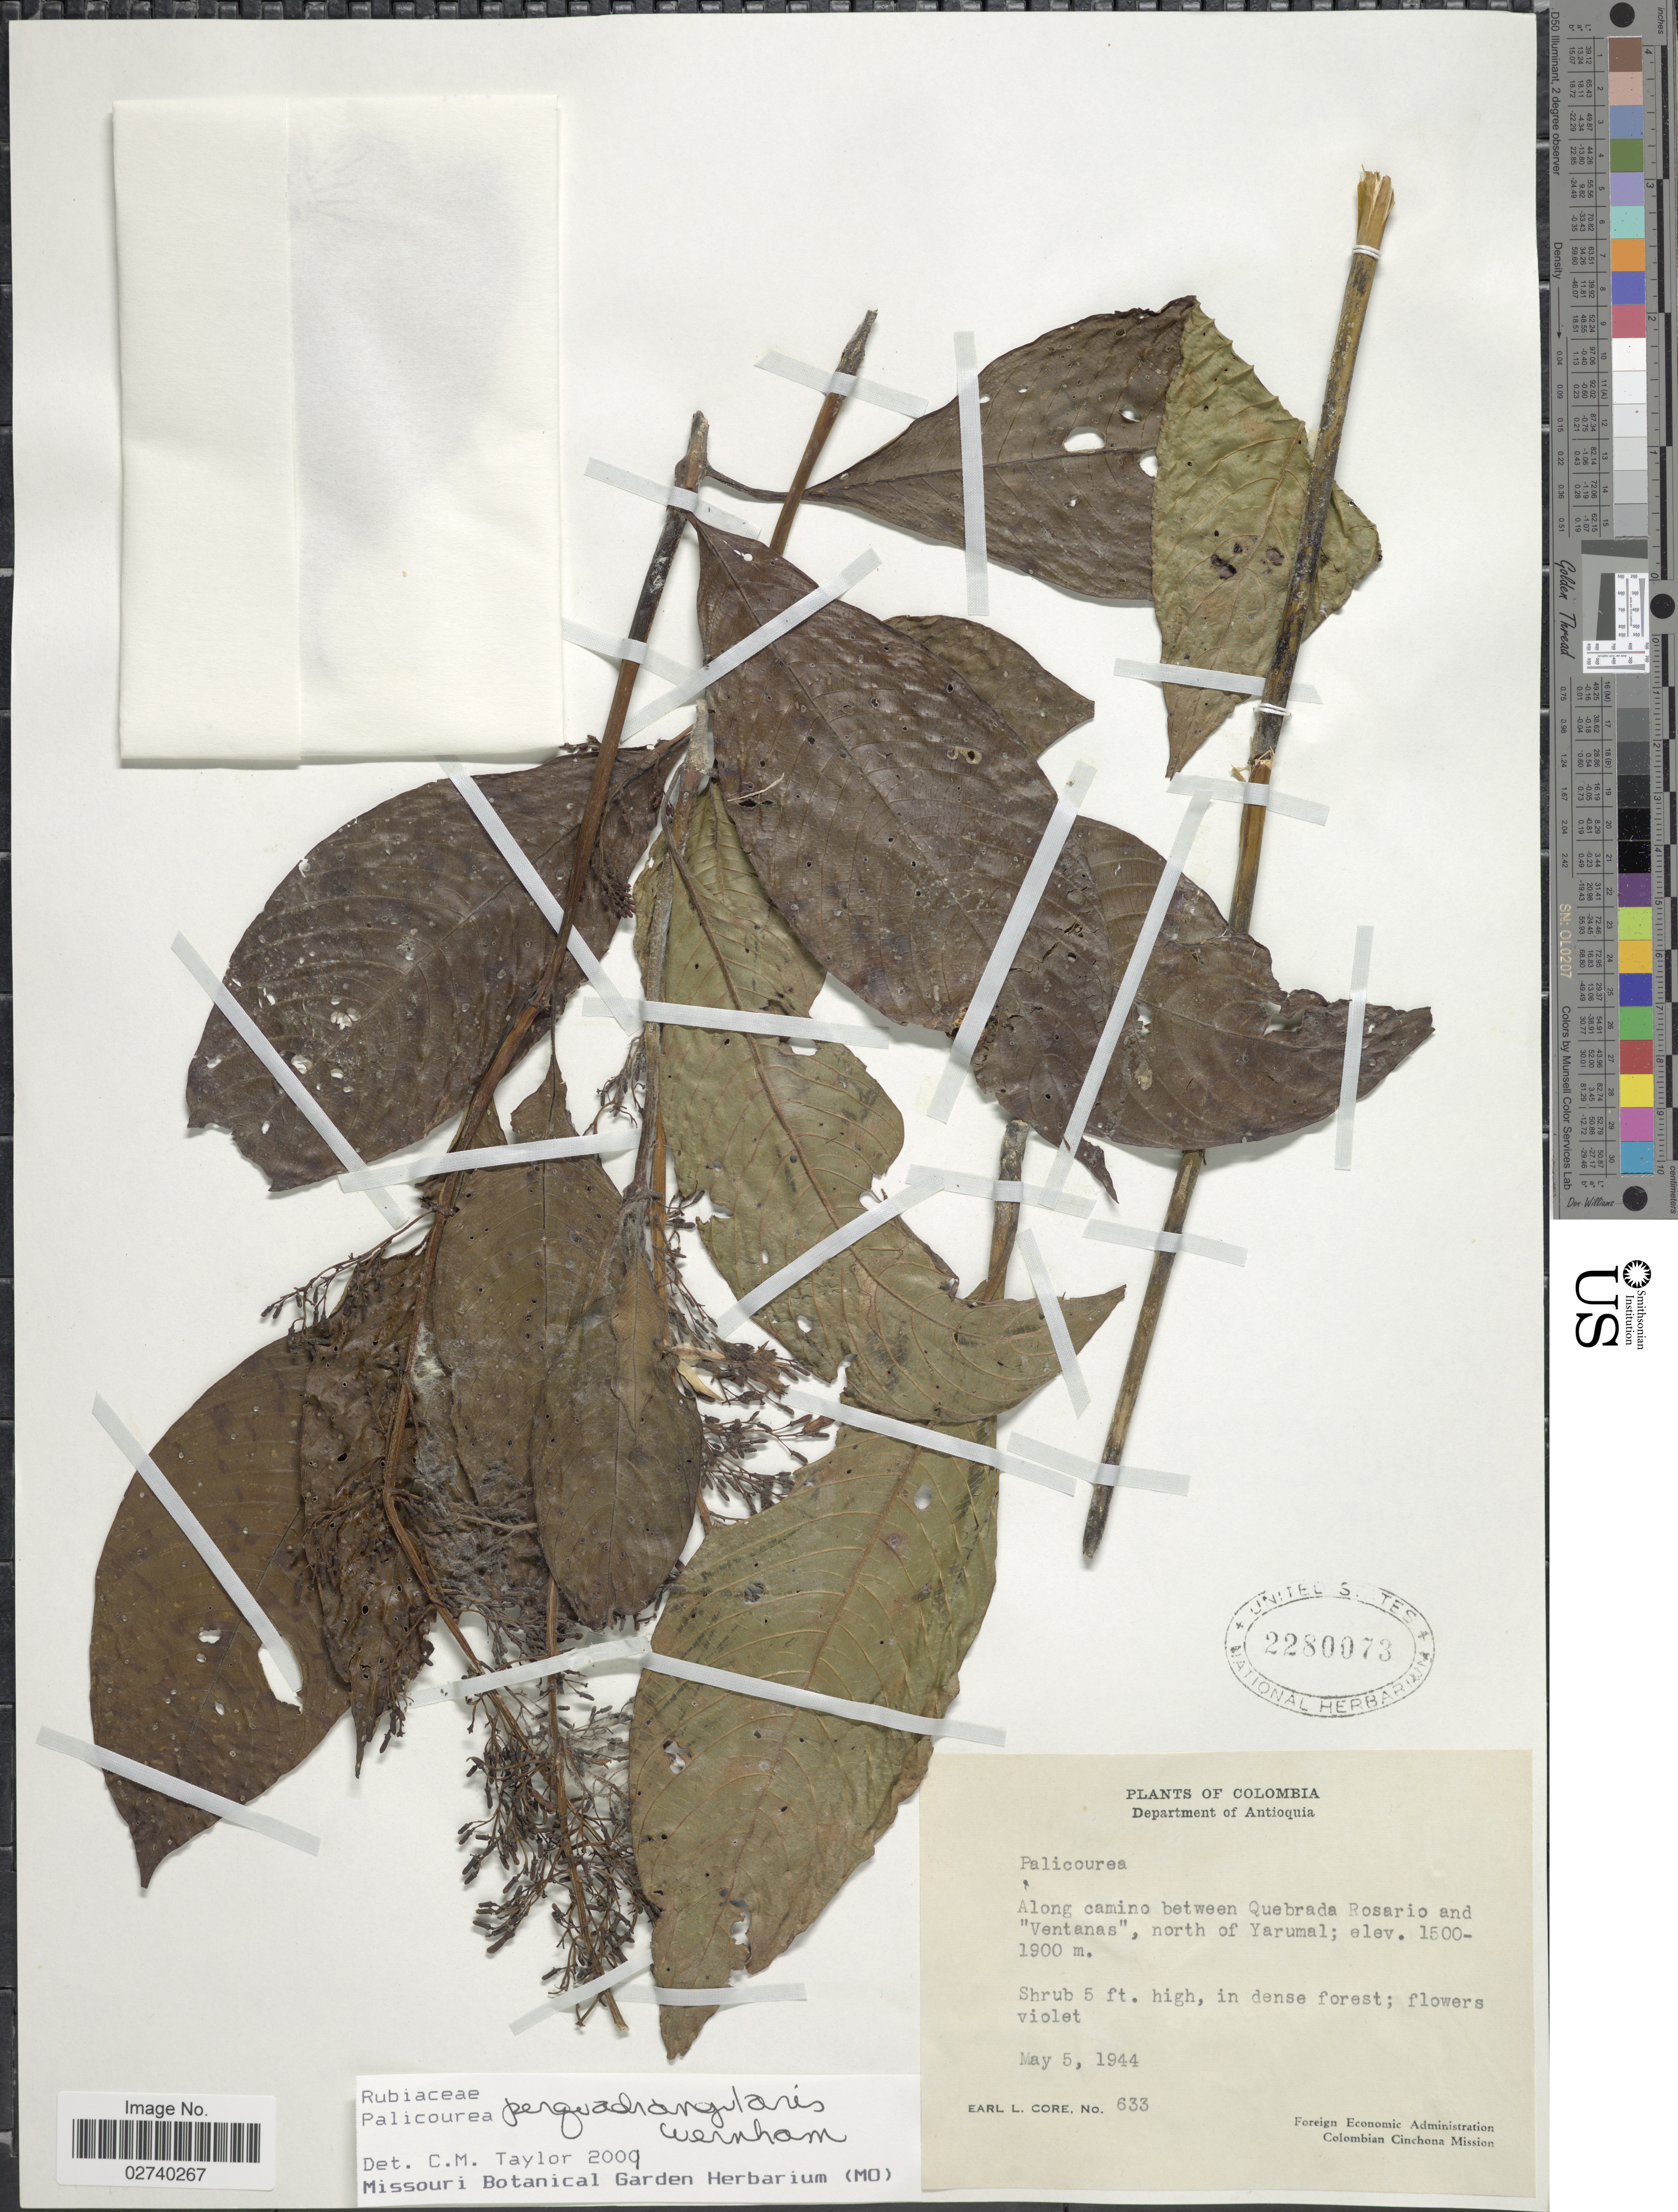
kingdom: Plantae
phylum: Tracheophyta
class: Magnoliopsida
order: Gentianales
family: Rubiaceae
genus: Palicourea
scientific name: Palicourea perquadrangularis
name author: Wernham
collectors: E. L. Core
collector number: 633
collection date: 1944-05-05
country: Colombia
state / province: Antioquia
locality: Along camino between Quebrada Rosario and "Ventanas", north of Yarumal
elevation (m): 1500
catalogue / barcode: US 2280073